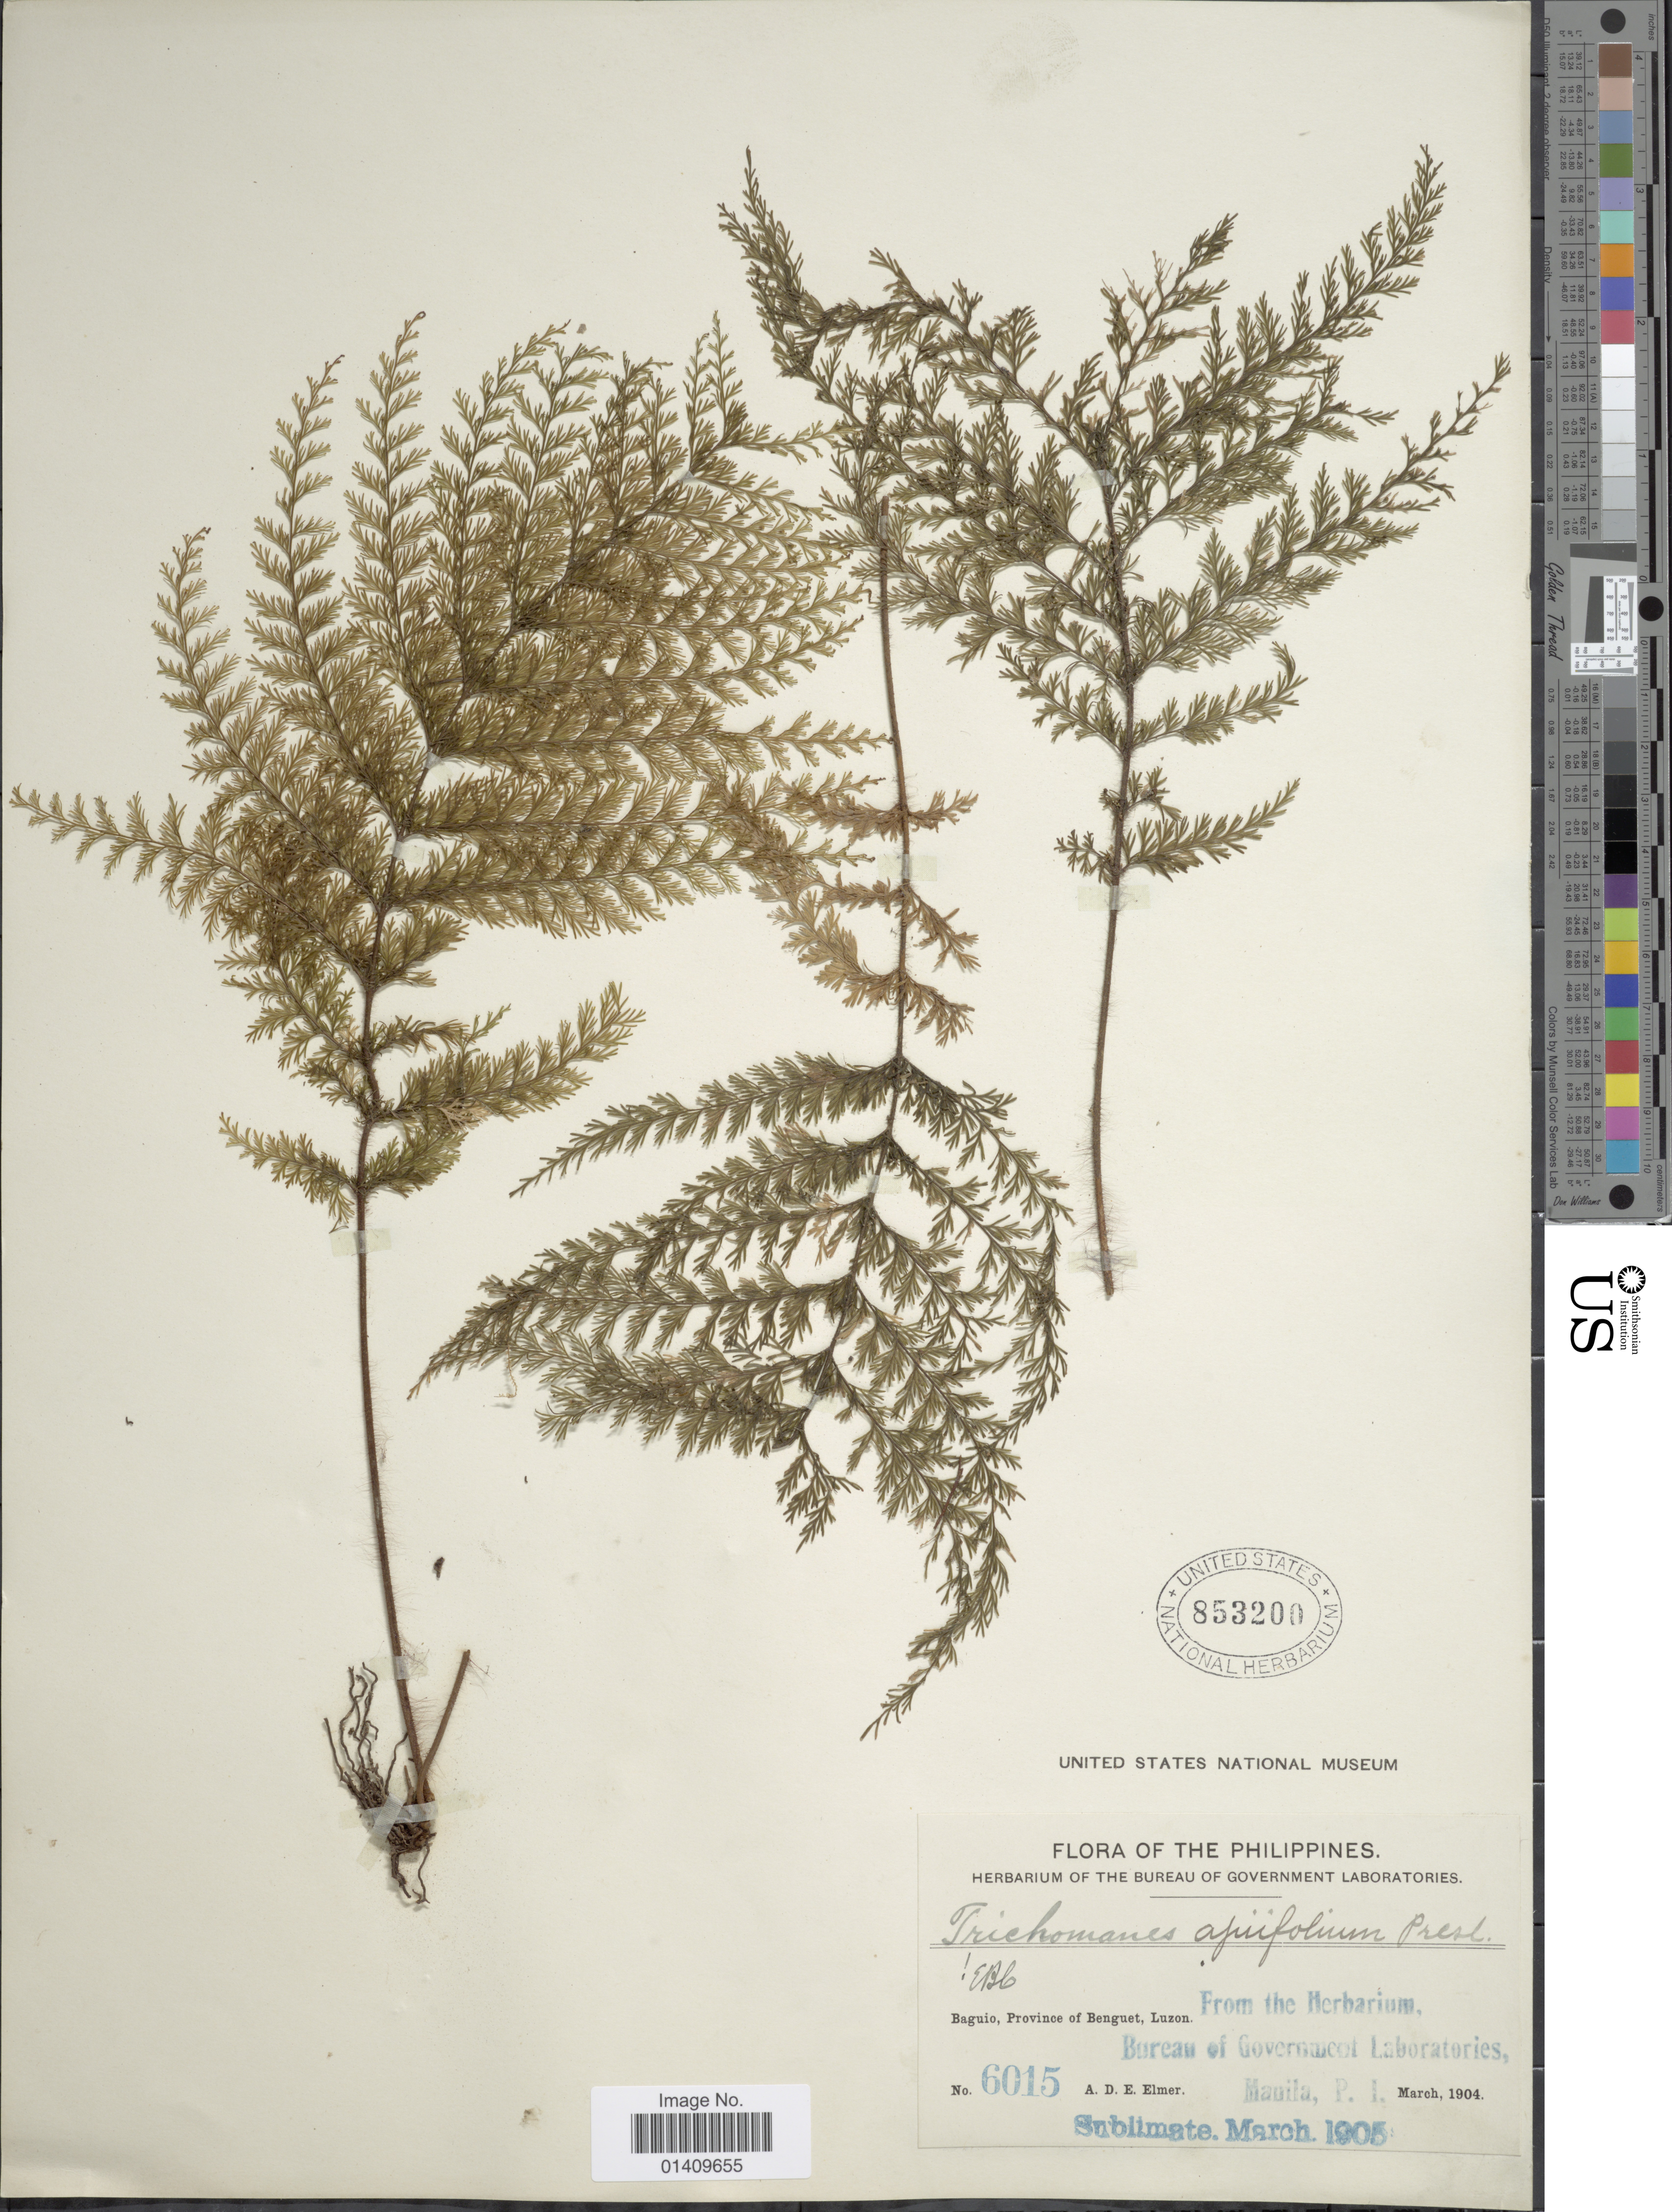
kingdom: Plantae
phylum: Tracheophyta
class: Polypodiopsida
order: Hymenophyllales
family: Hymenophyllaceae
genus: Callistopteris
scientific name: Callistopteris apiifolia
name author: (C. Presl) Copel.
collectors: A. D. E. Elmer & P. Mauila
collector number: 6015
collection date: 1904-03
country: Philippines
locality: Baguio province of Benguet Luzon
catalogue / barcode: US 853200